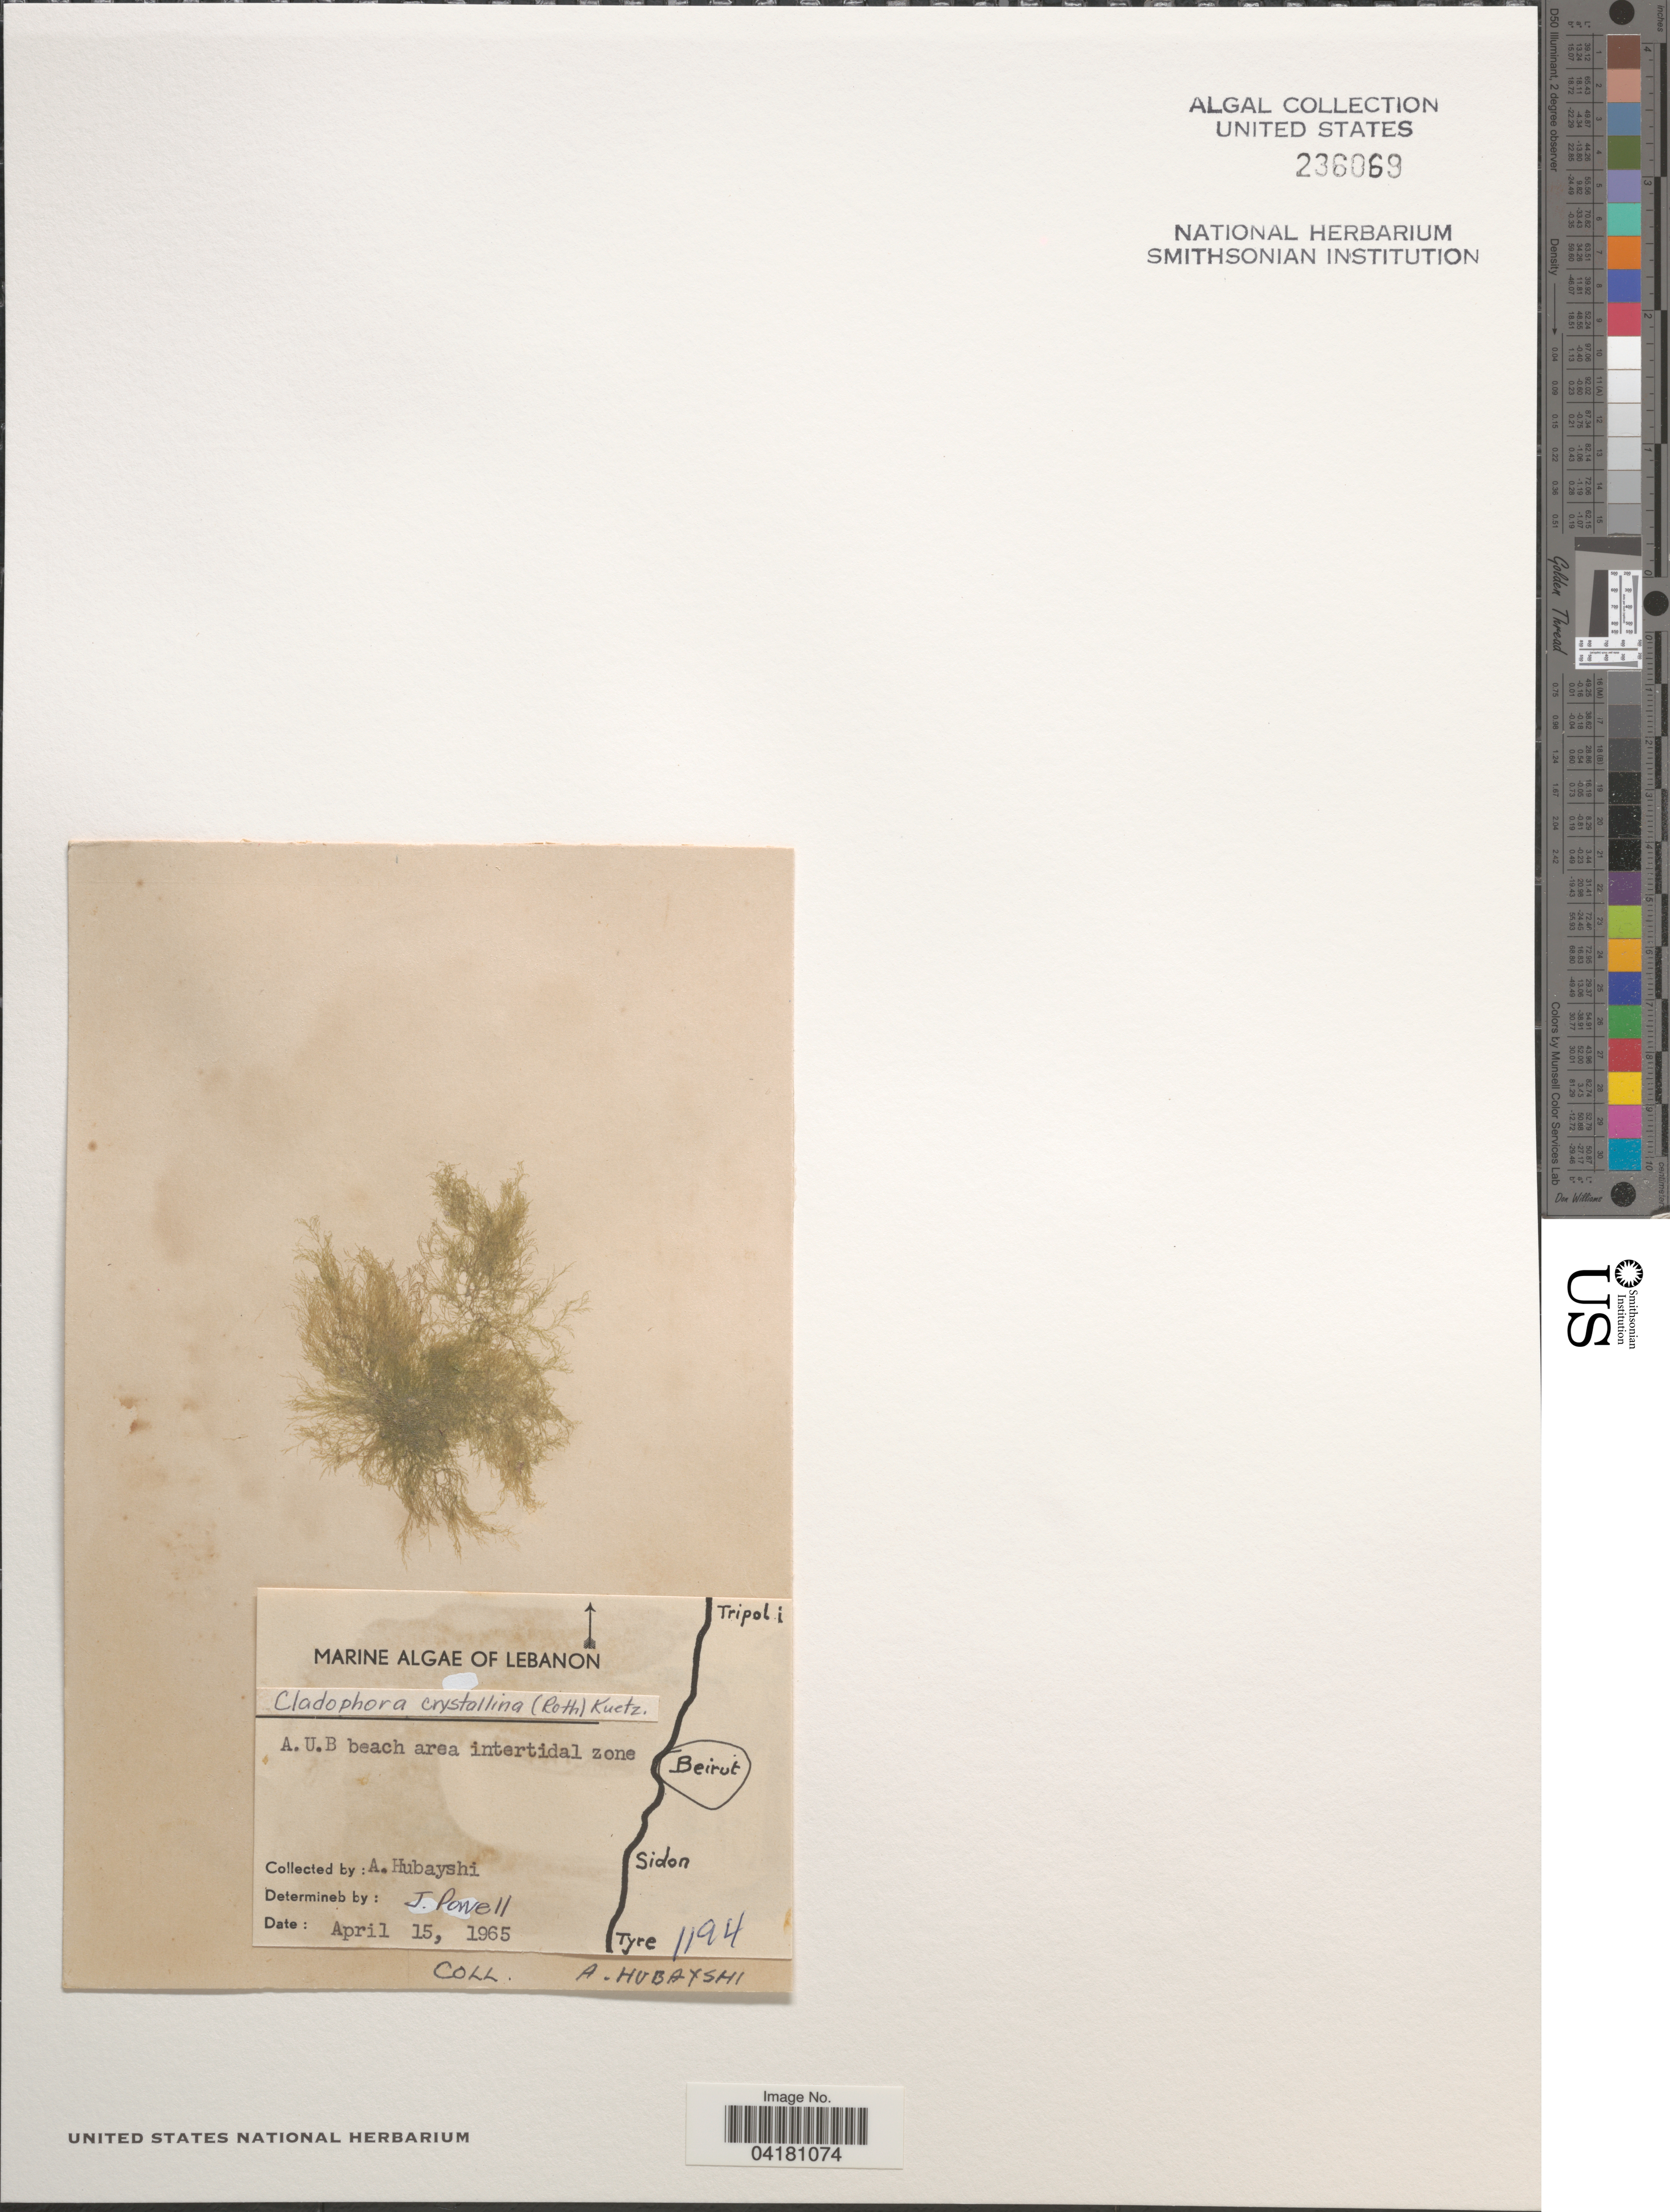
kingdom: Plantae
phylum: Chlorophyta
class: Ulvophyceae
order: Cladophorales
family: Cladophoraceae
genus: Cladophora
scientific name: Cladophora crystallina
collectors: A. Hubayshi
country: Lebanon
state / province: Beyrouth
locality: A.U.B beach area intertidal zone. Beirut.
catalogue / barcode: US 236069